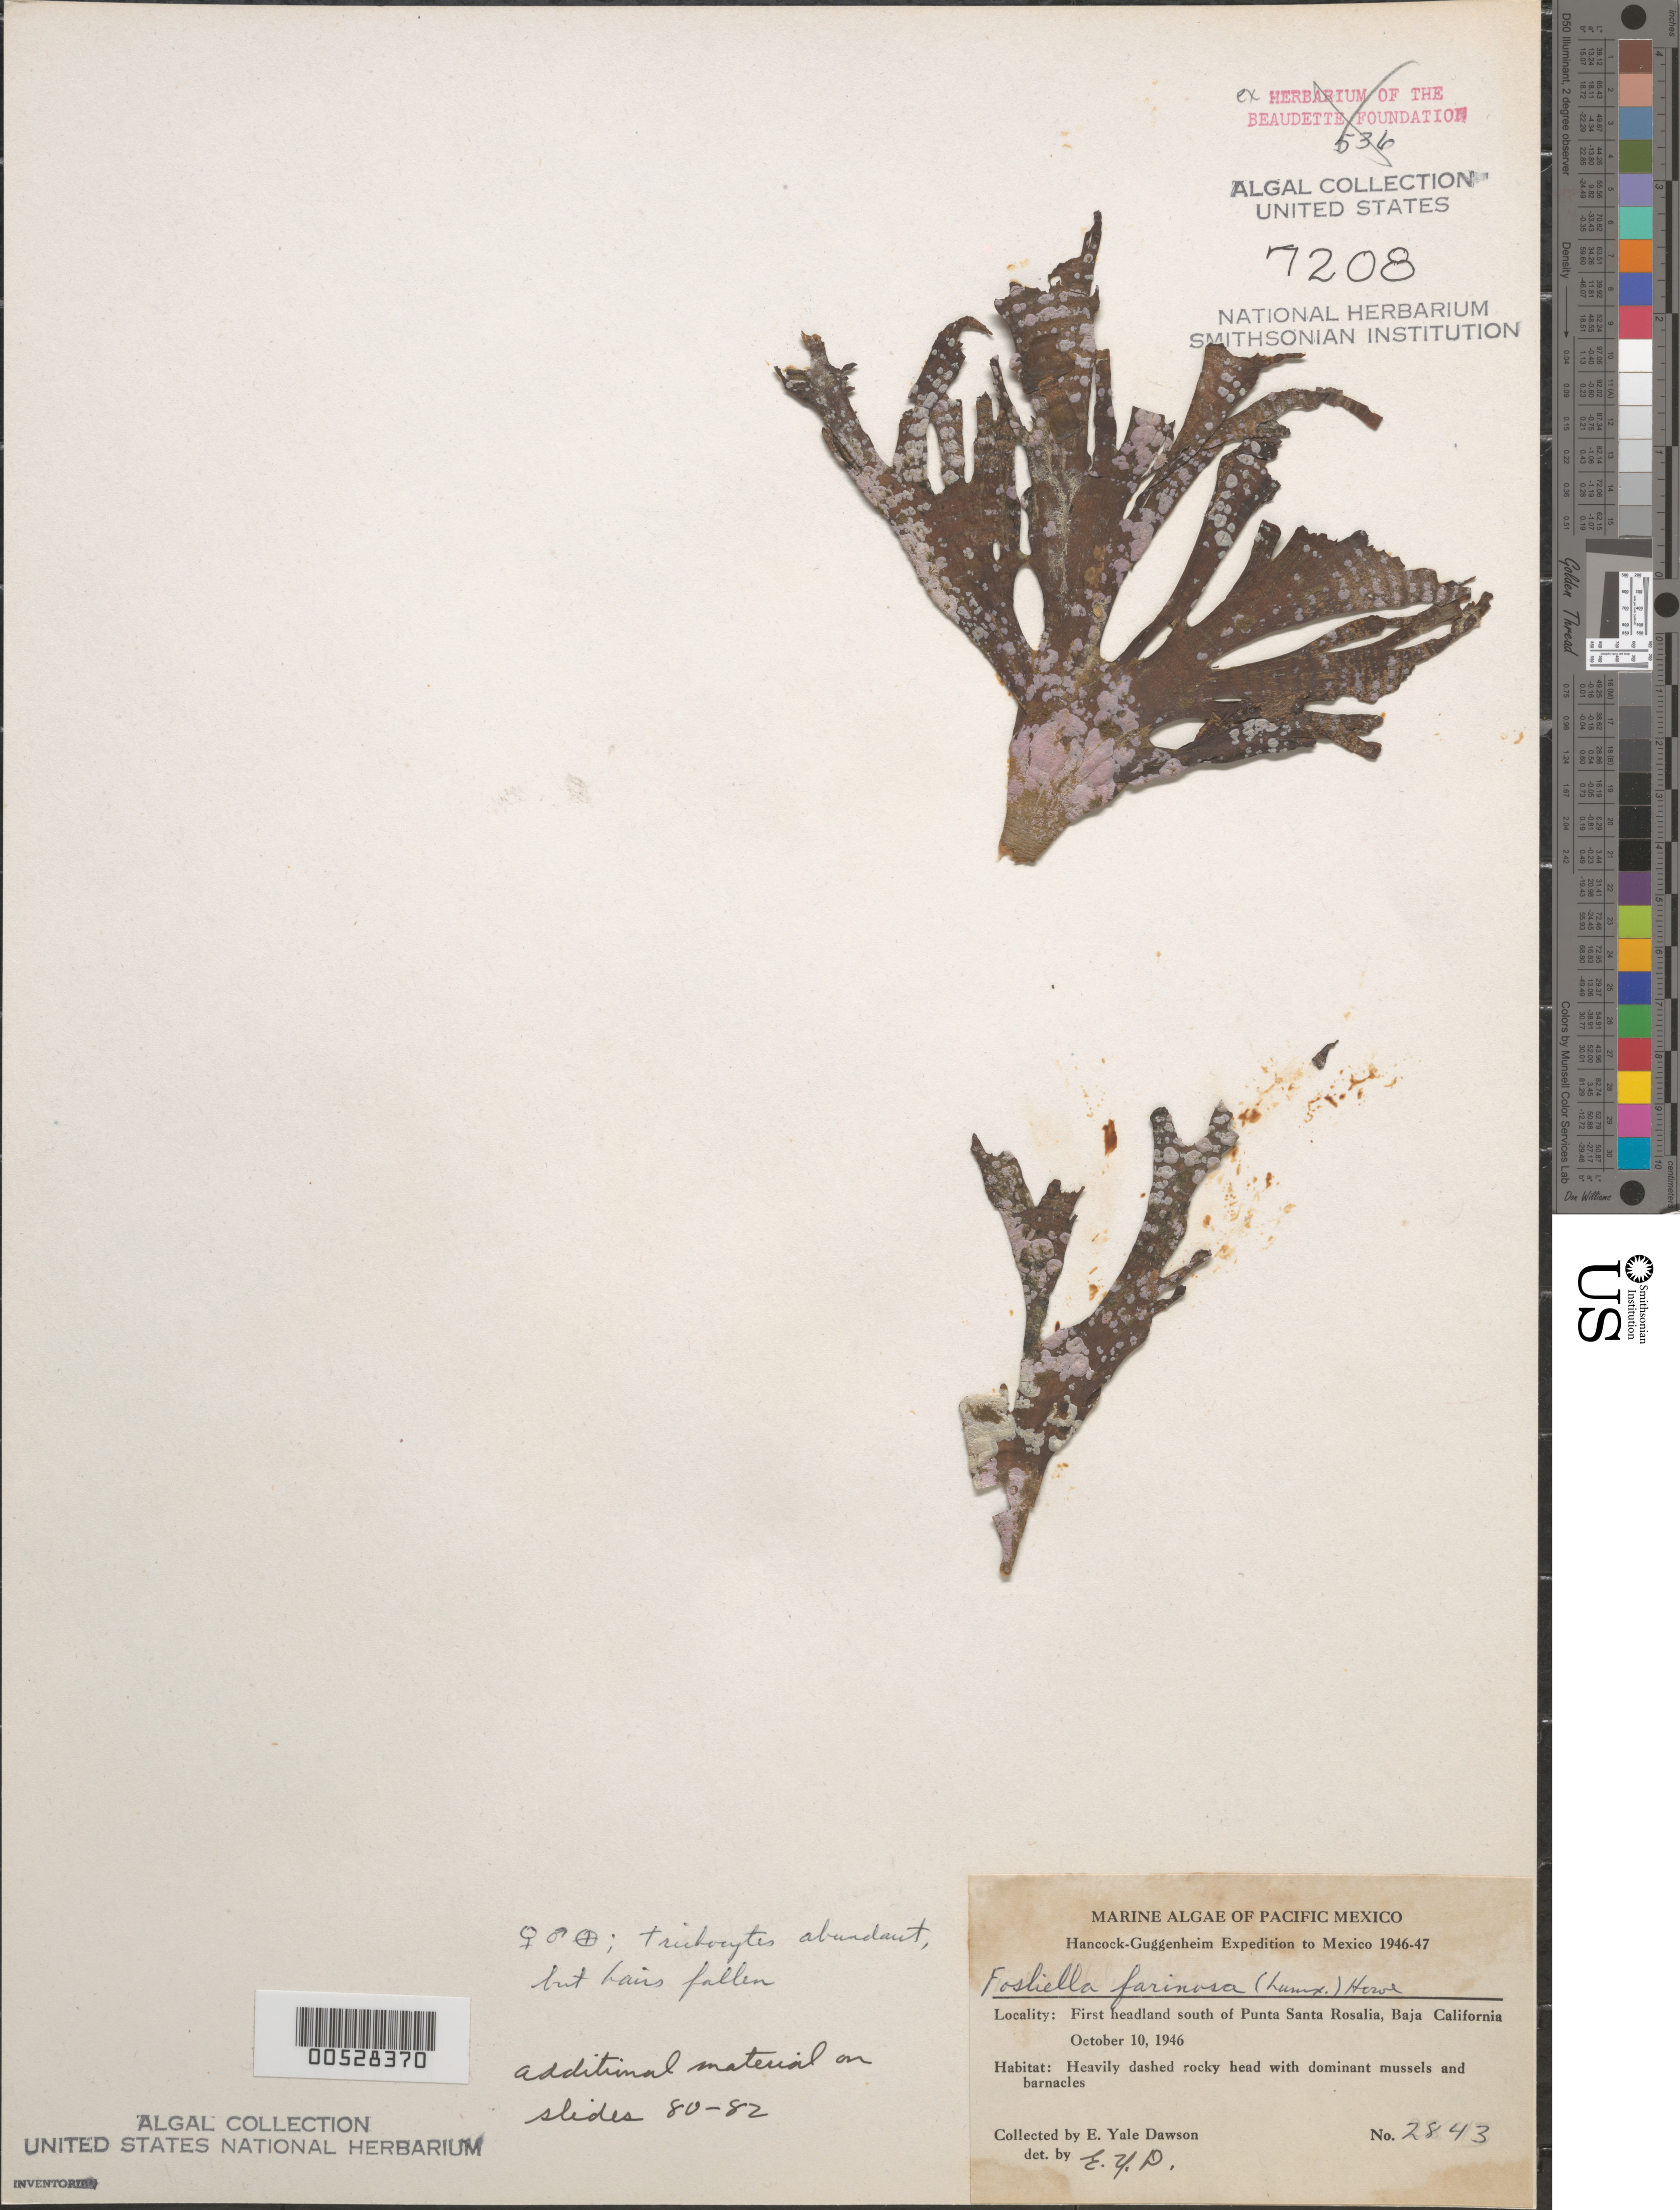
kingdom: Plantae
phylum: Rhodophyta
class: Florideophyceae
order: Corallinales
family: Hydrolithaceae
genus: Hydrolithon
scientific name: Hydrolithon farinosum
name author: (J.V.Lamouroux) Penrose & Y.M. Chamb.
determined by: Algae name updating Project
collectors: E. Y. Dawson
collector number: EYD 2843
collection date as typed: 10 Oct 1946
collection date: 1946-10-10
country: Mexico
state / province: Baja California Sur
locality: First headland south of Punta Santa Rosalia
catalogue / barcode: US 7208